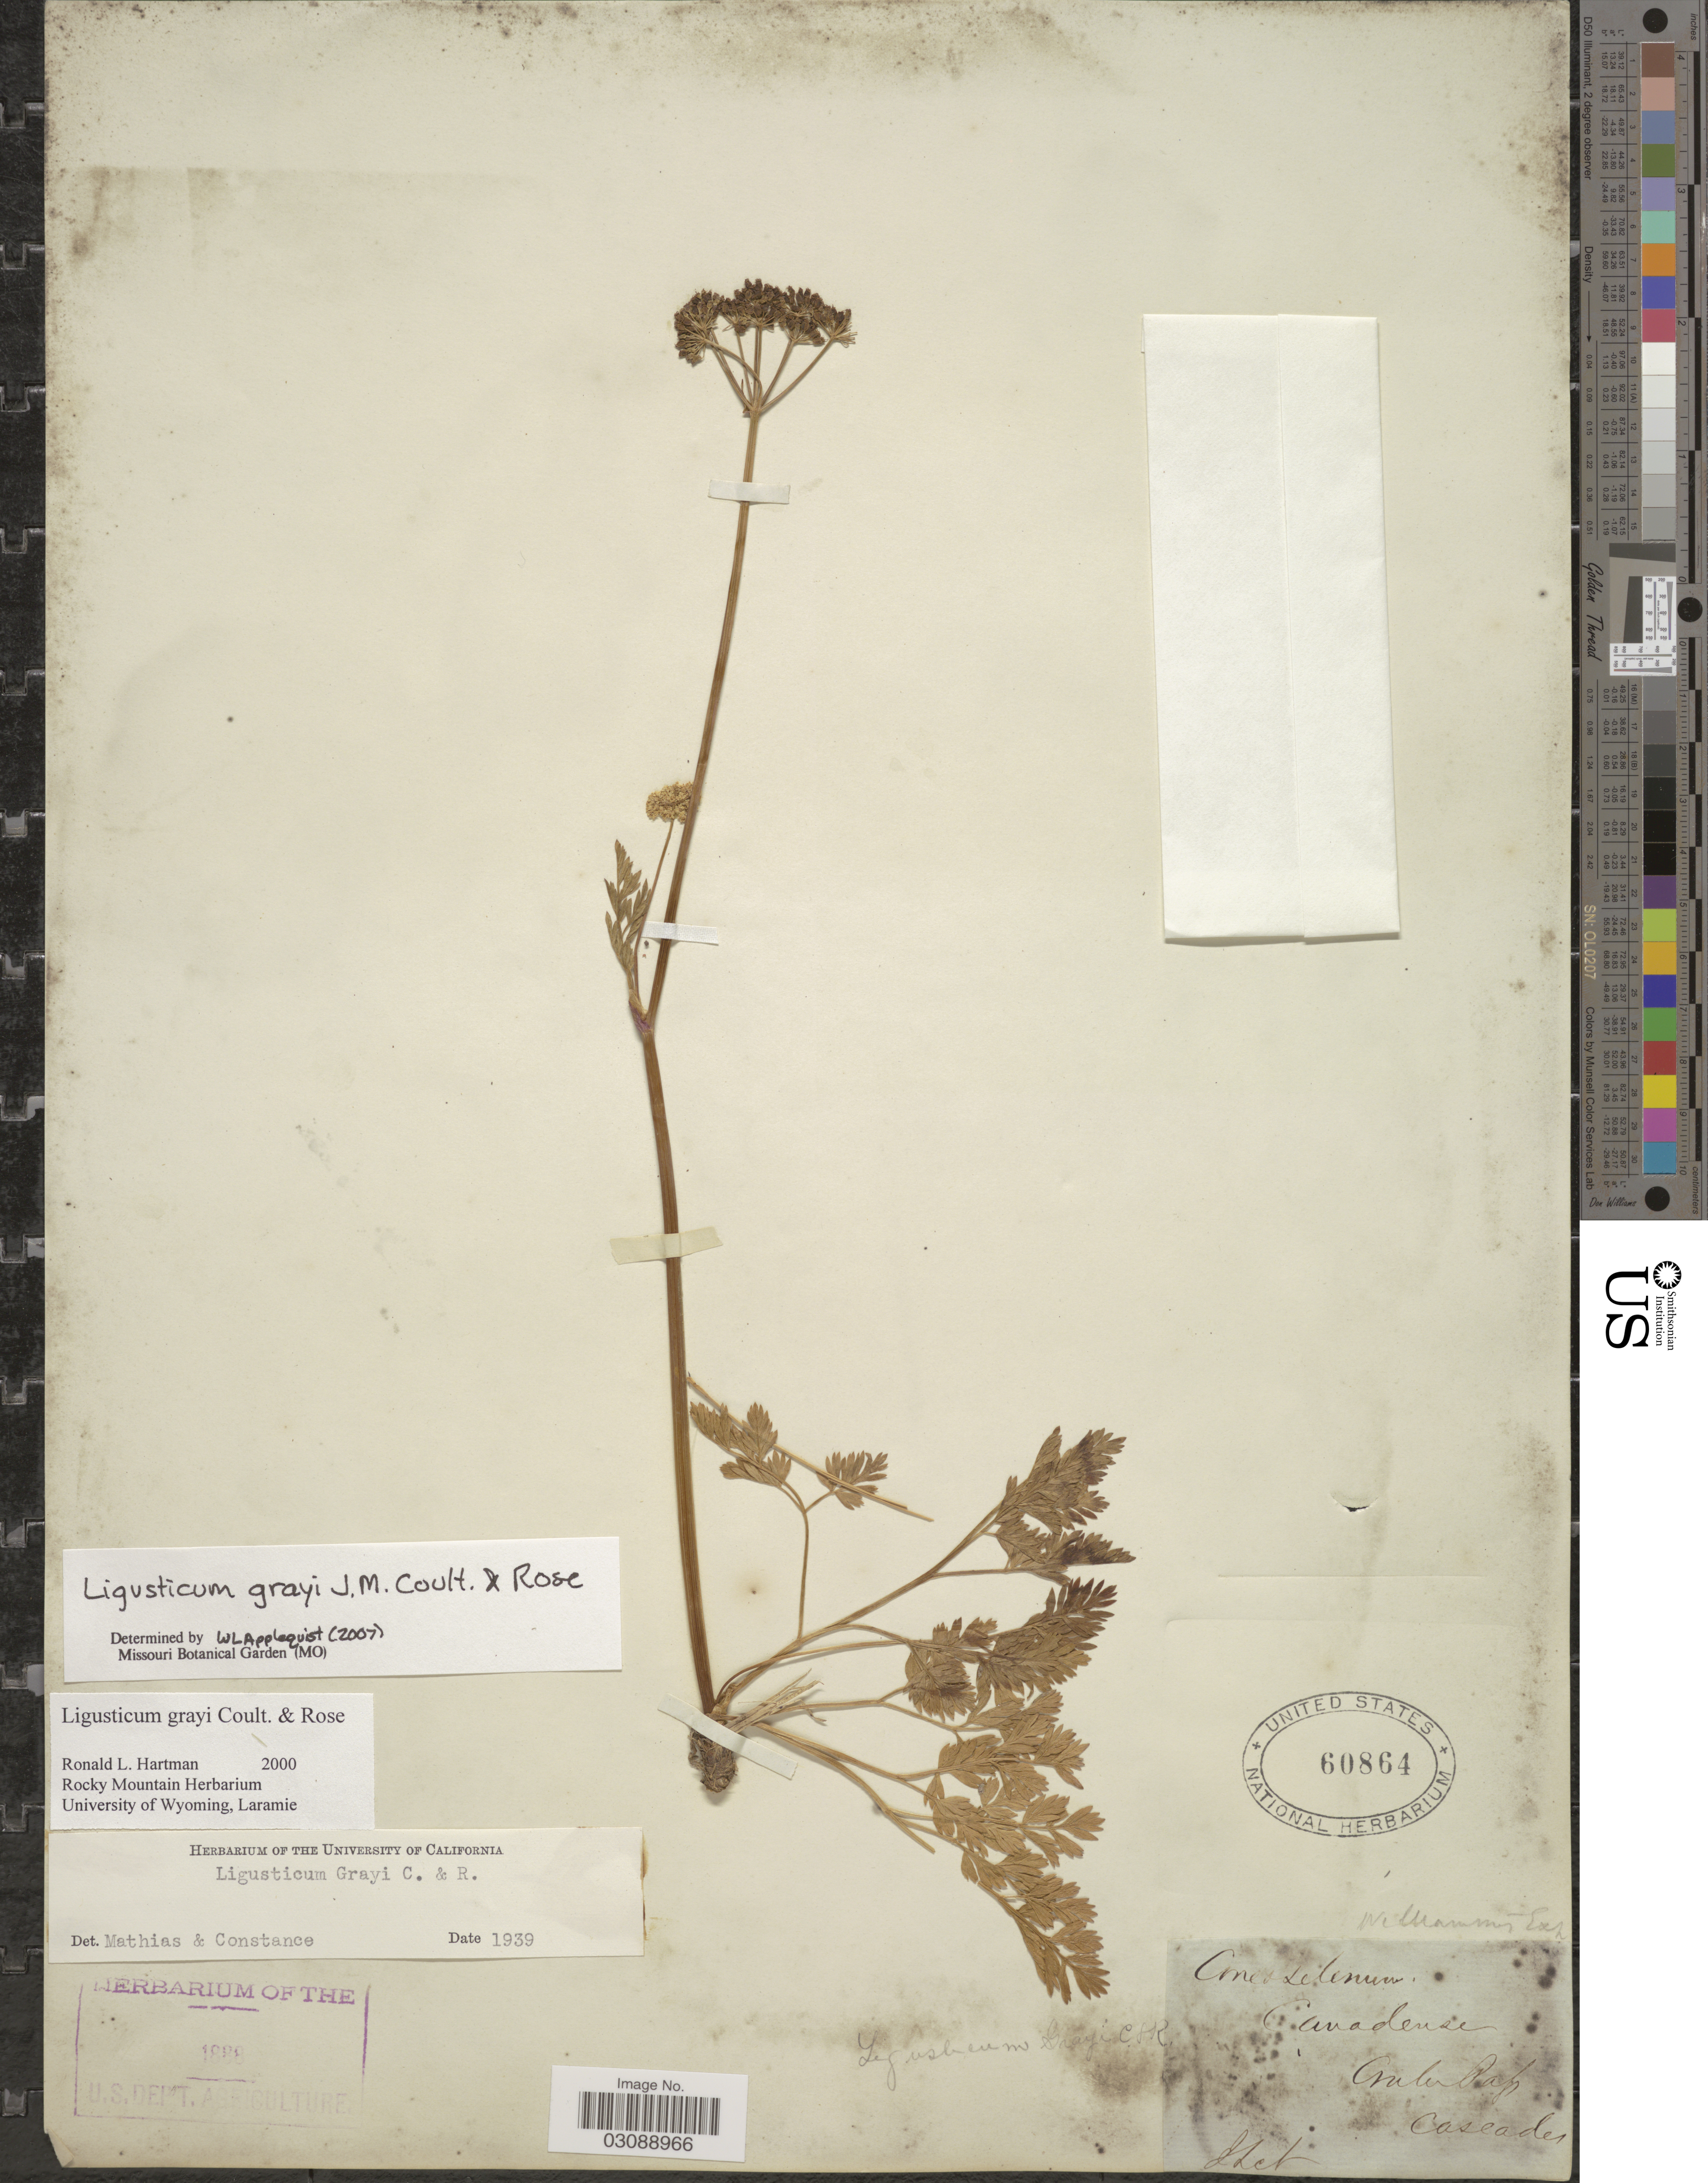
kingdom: Plantae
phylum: Tracheophyta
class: Magnoliopsida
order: Apiales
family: Apiaceae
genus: Ligusticum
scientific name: Ligusticum grayi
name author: J.M. Coult. & Rose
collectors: J. L. C. T.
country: United States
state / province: Washington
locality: Crater Pass. Cascades.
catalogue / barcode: US 60864